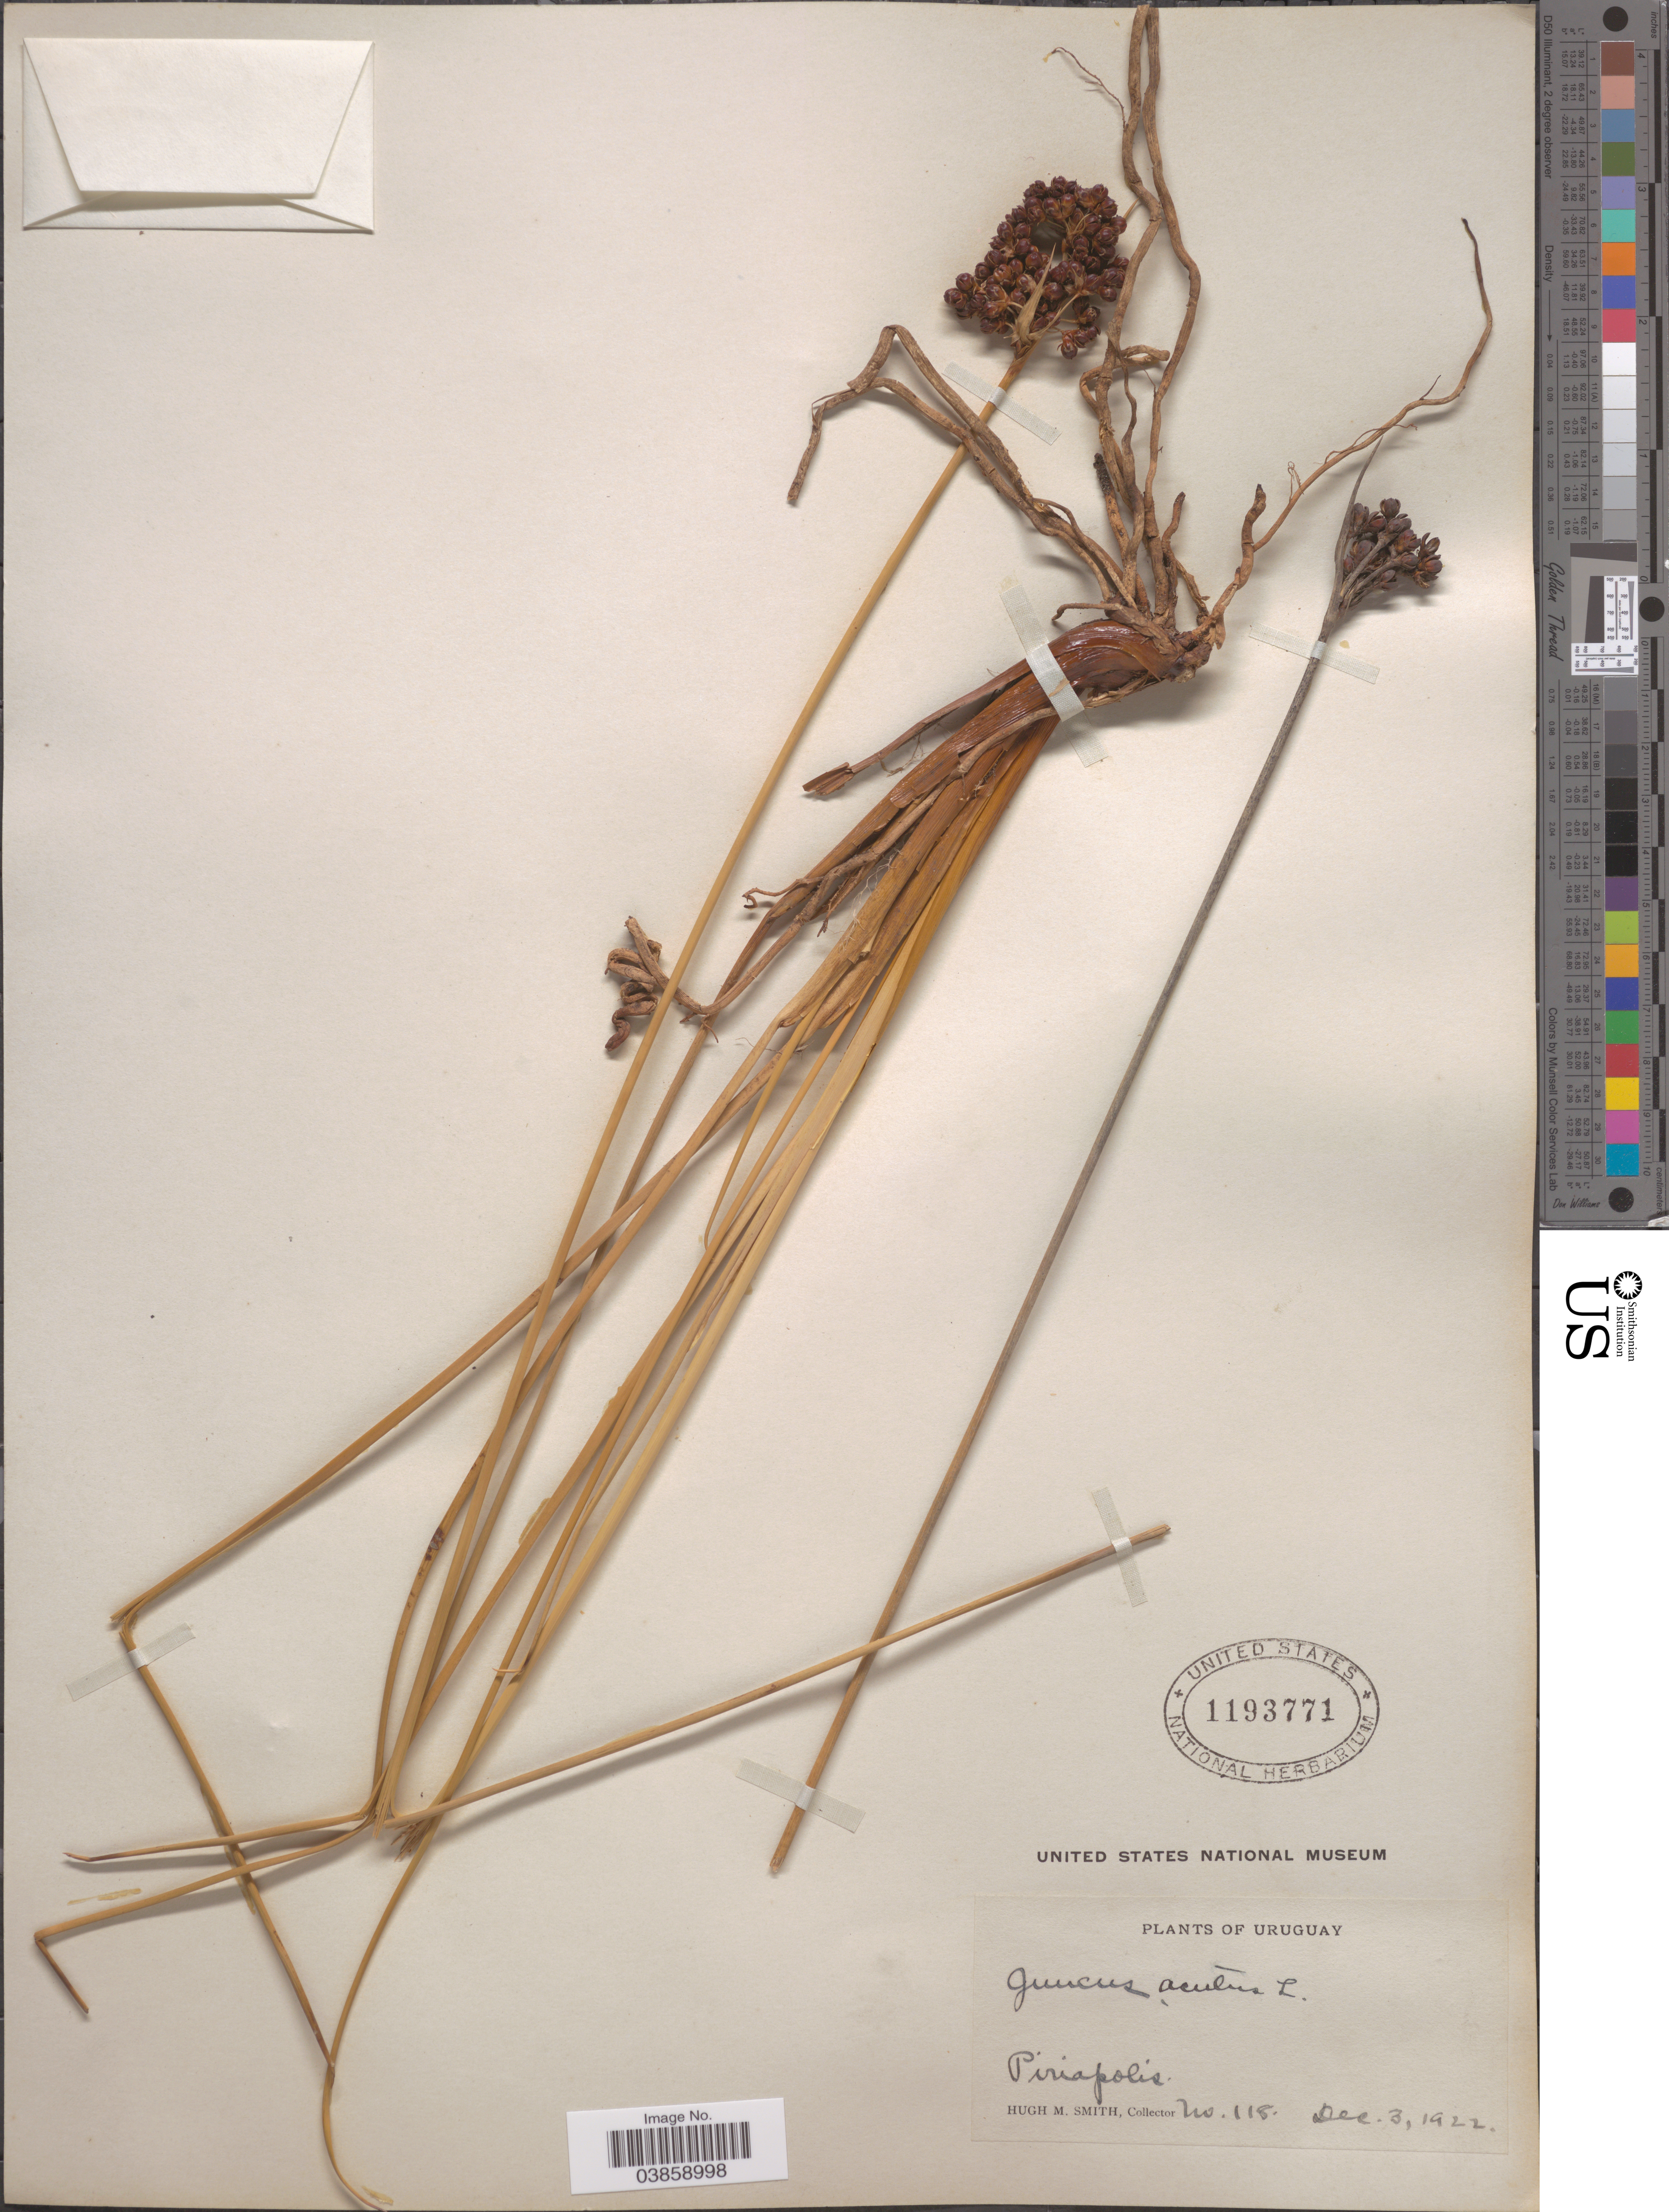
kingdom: Plantae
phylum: Tracheophyta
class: Liliopsida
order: Poales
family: Juncaceae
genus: Juncus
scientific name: Juncus acutus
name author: L.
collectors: H. M. Smith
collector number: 118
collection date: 1922-12-03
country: Uruguay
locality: Piriapolis.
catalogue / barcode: US 1193771